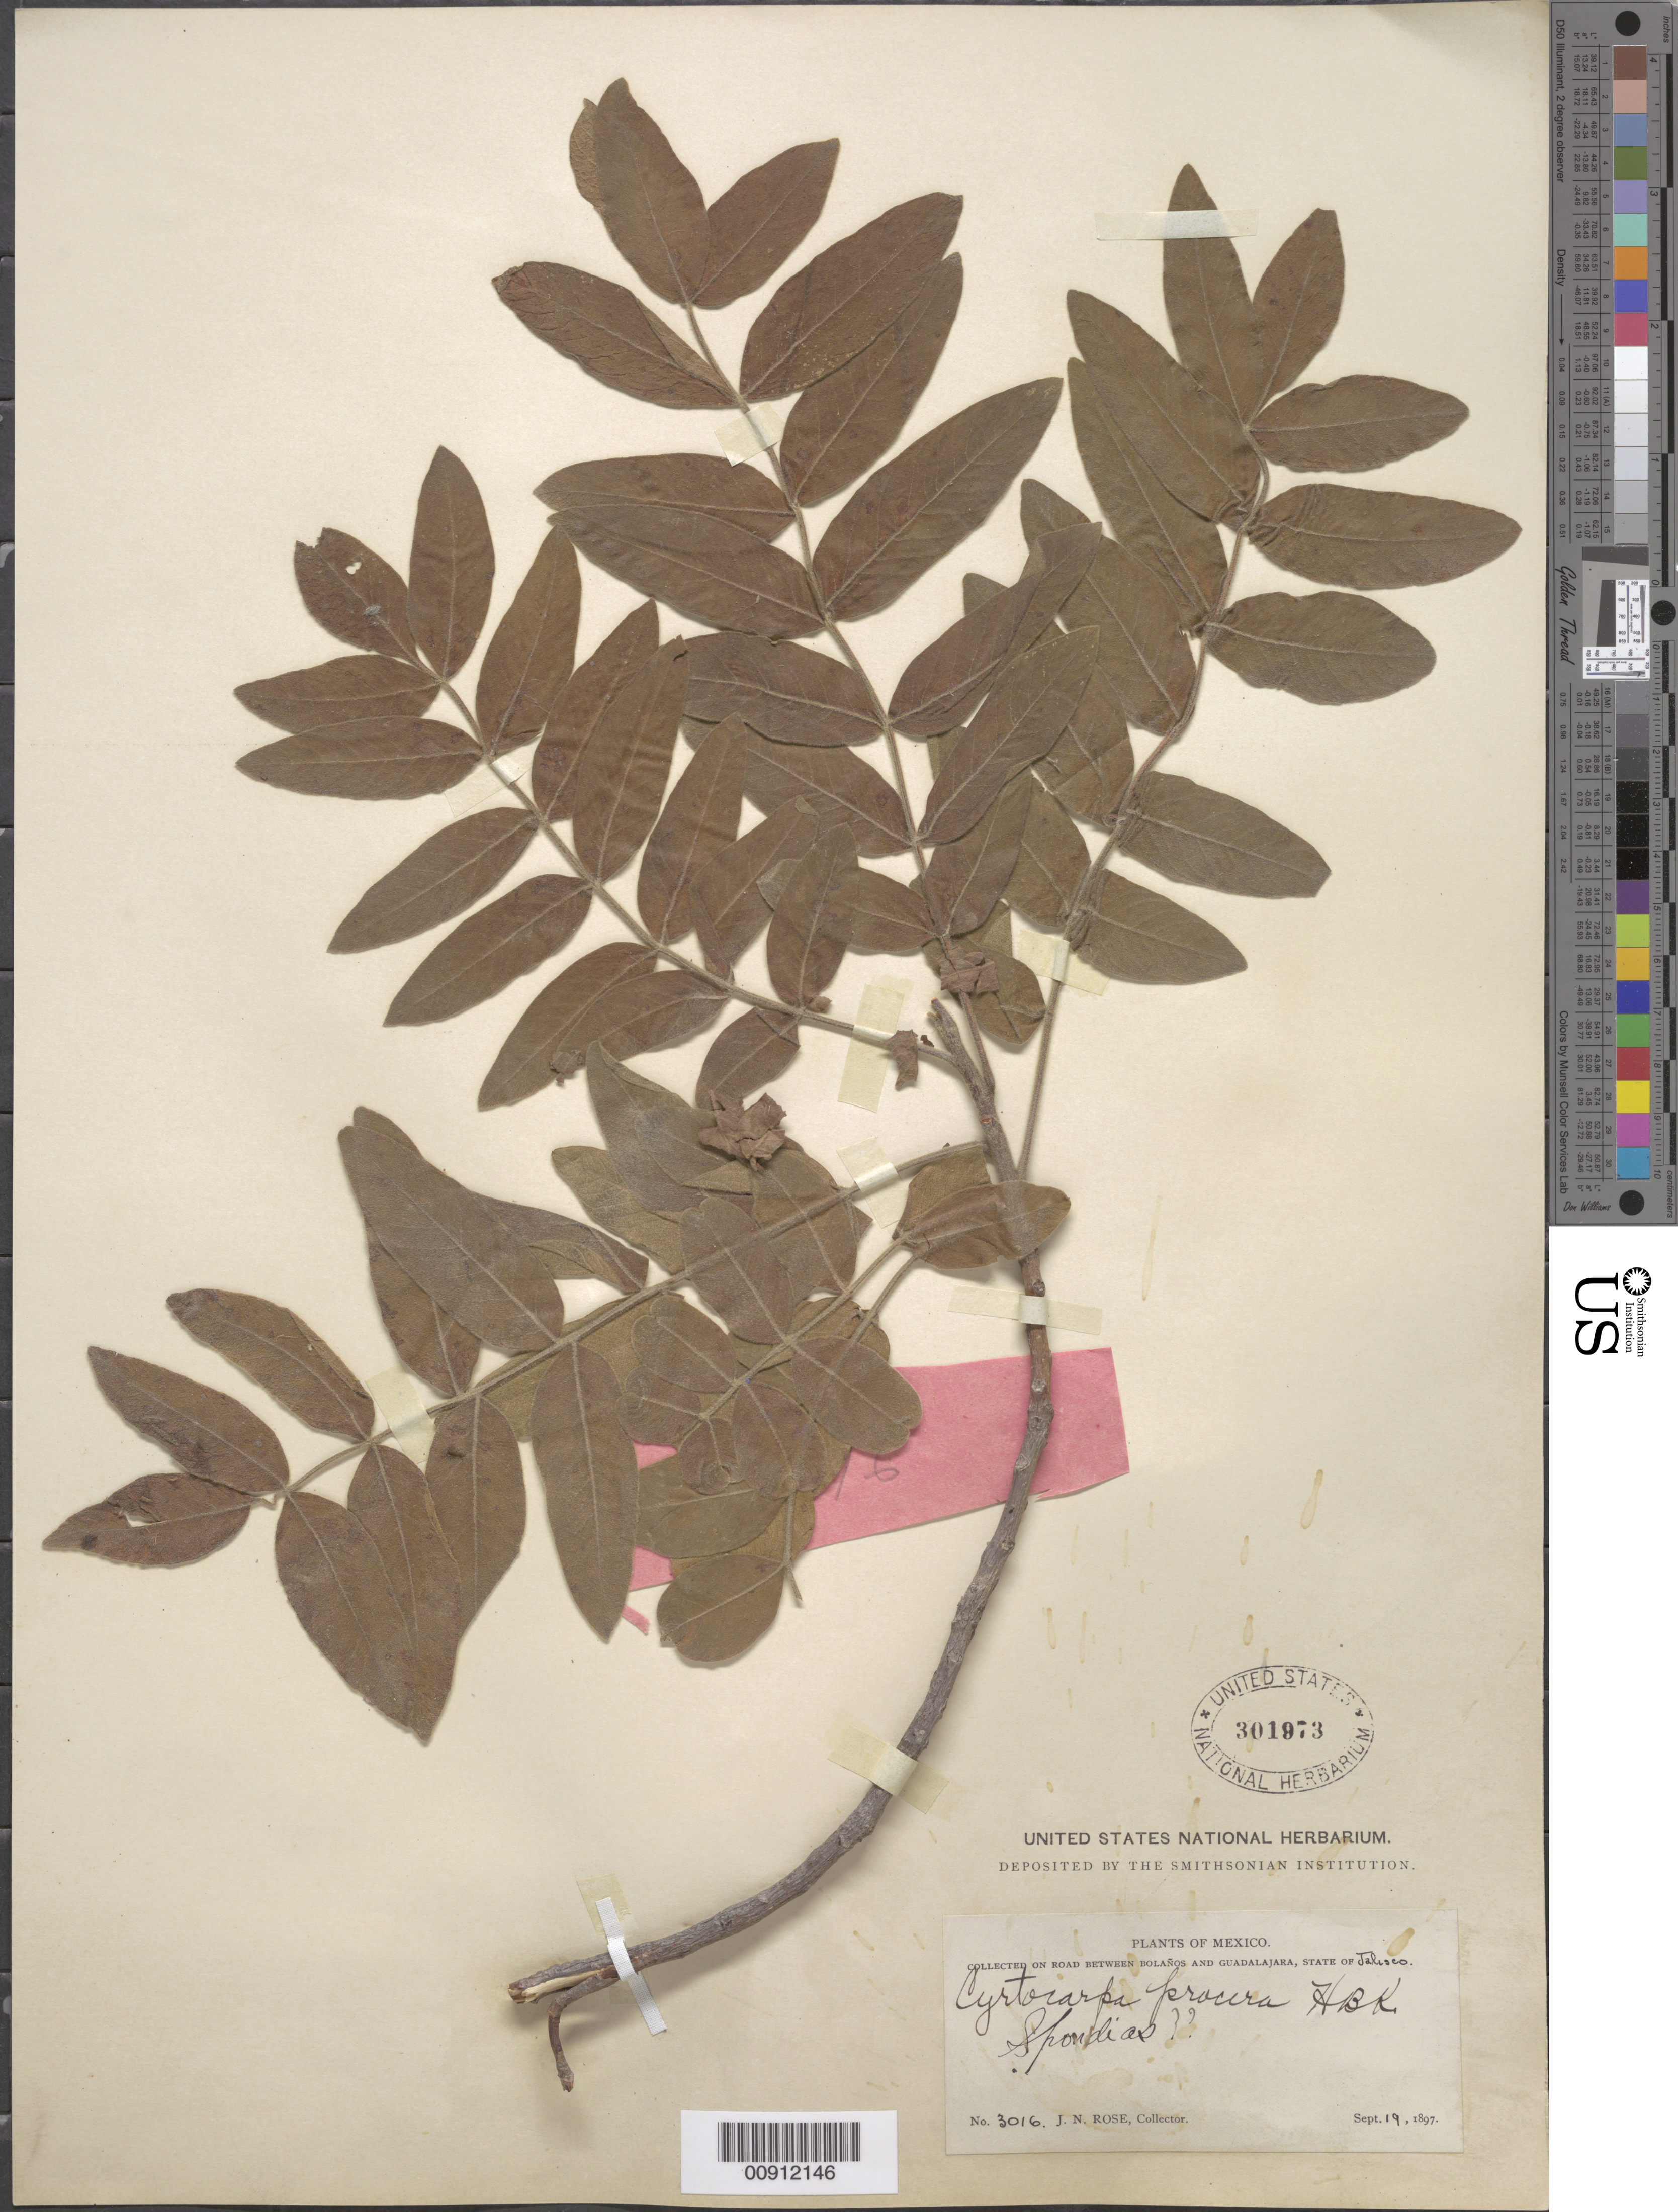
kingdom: Plantae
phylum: Tracheophyta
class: Magnoliopsida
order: Sapindales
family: Anacardiaceae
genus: Cyrtocarpa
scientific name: Cyrtocarpa procera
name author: Kunth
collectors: J. N. Rose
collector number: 3016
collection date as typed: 19 Sep 1897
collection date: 1897-09-19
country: Mexico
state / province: Jalisco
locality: On road between Bolaños and Guadalajara, State of Jalisco.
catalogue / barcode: US 301973